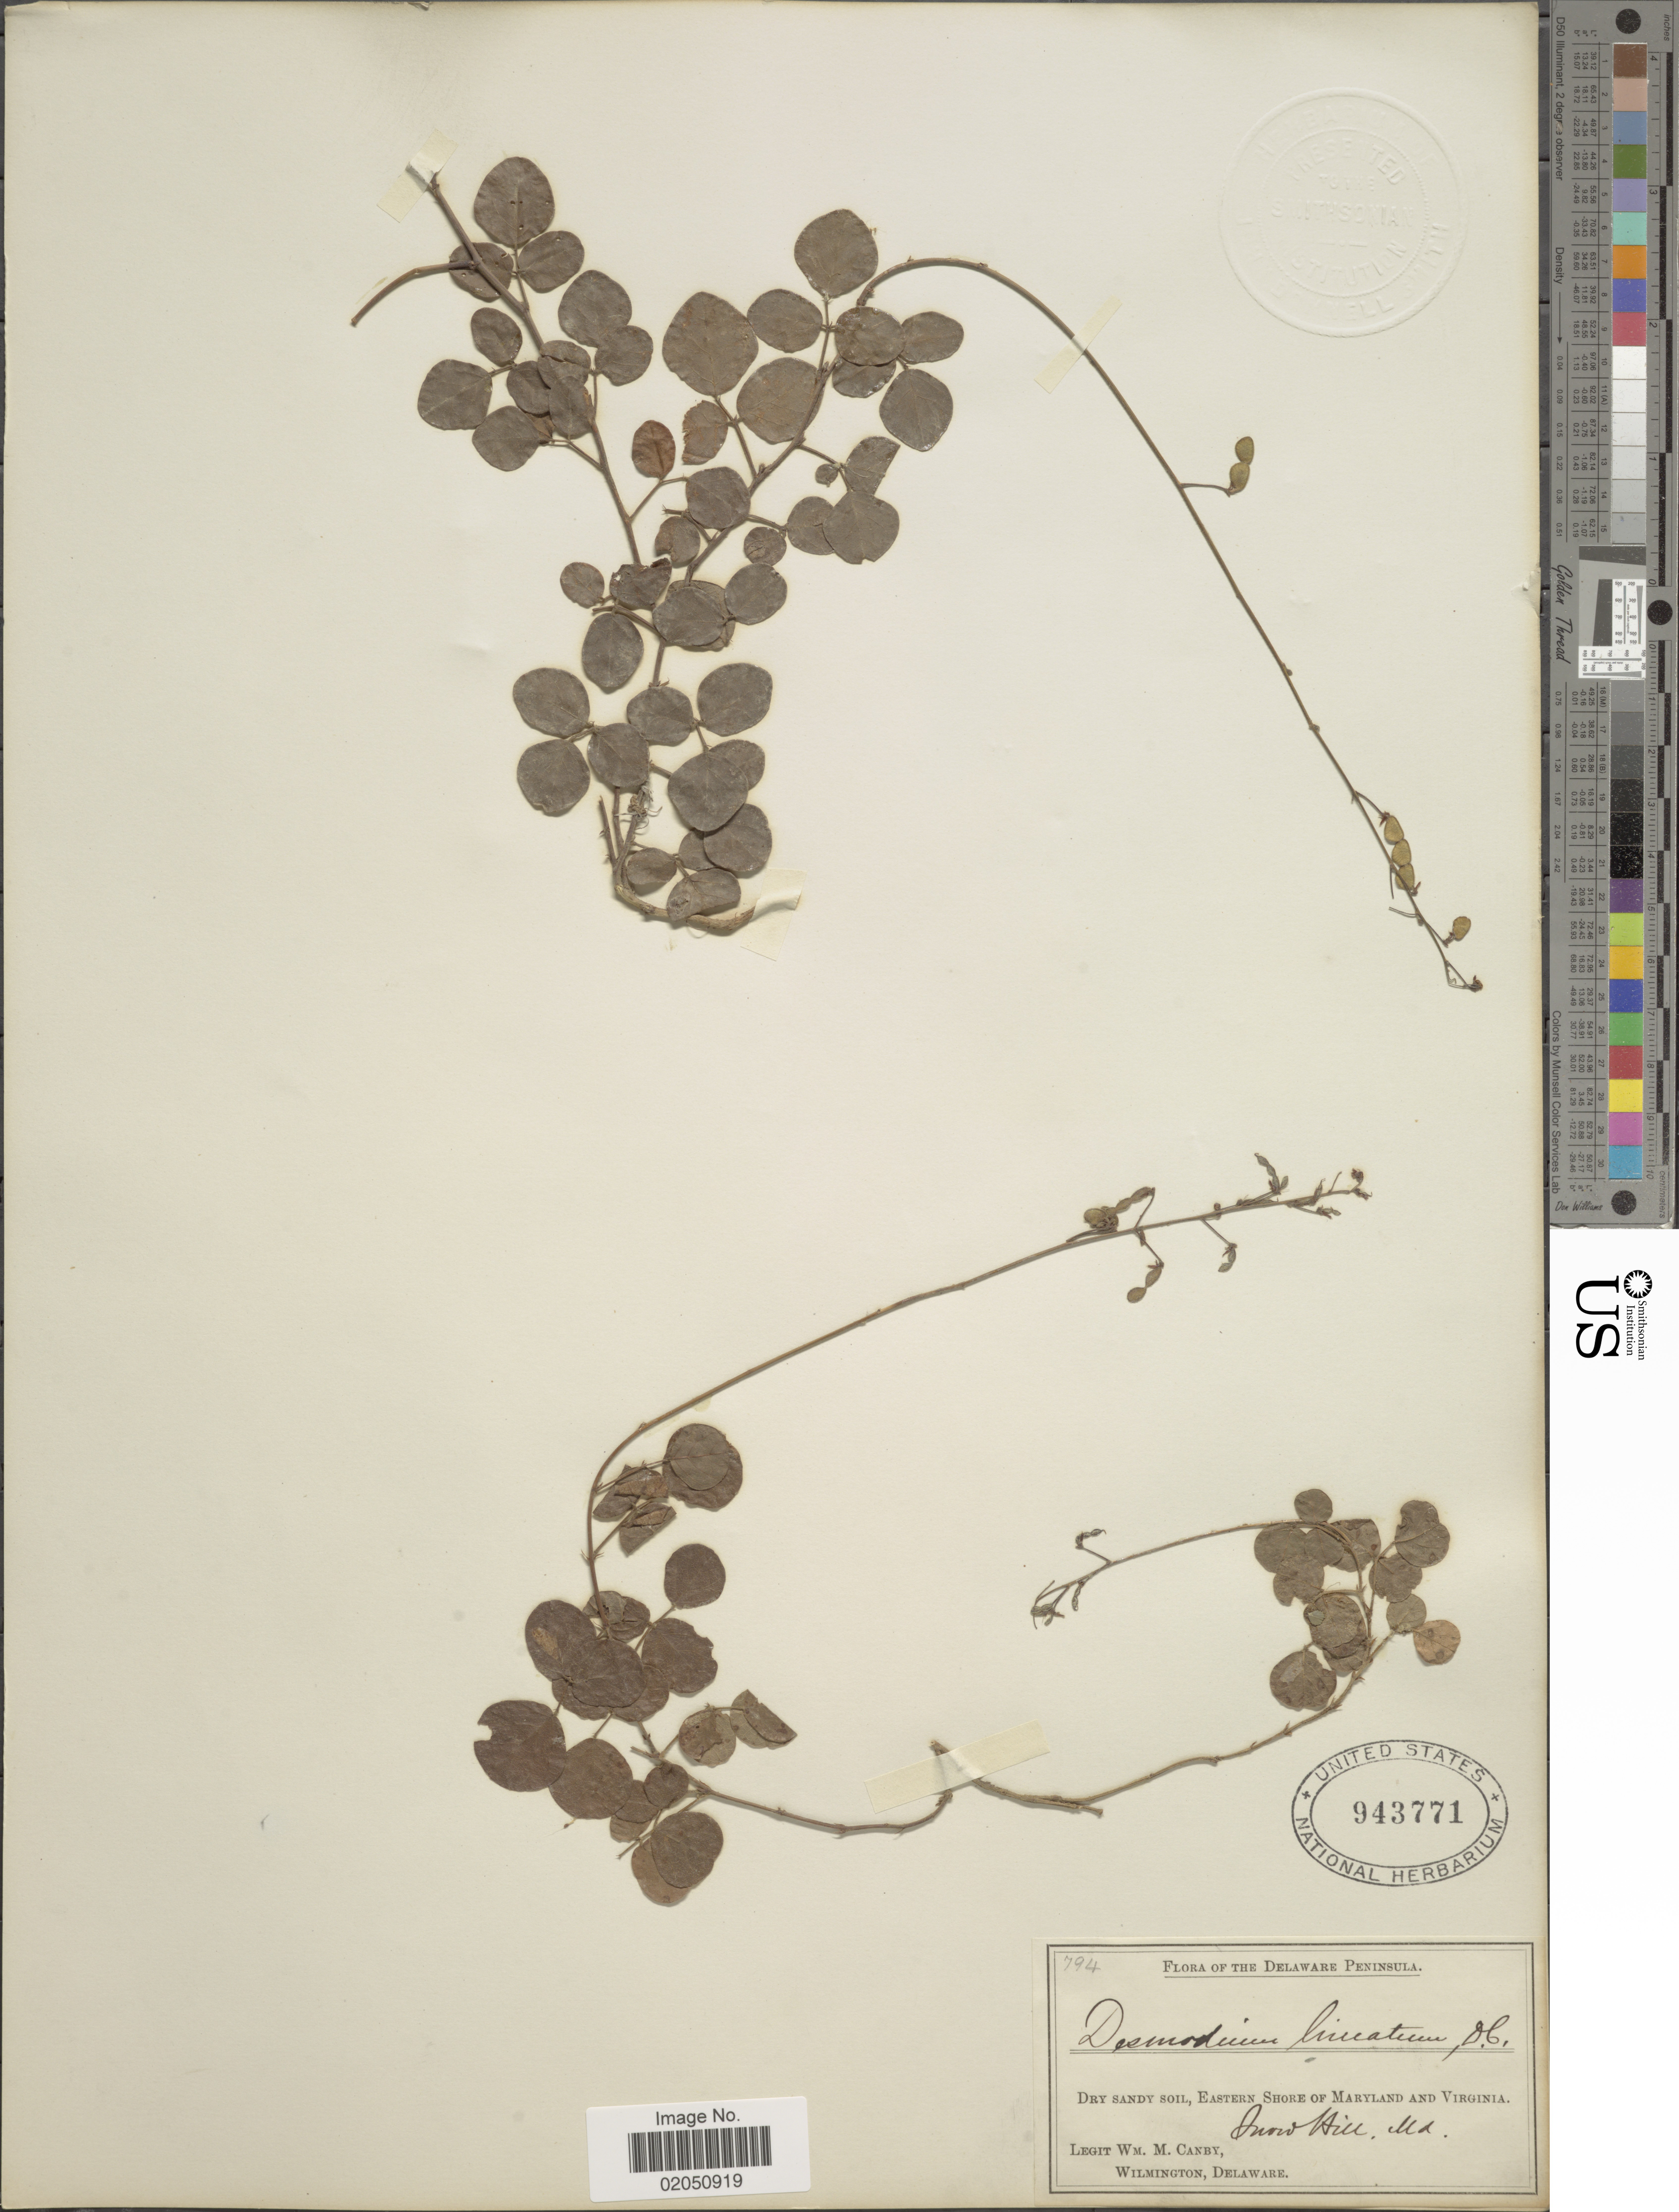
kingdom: Plantae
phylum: Tracheophyta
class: Magnoliopsida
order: Fabales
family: Fabaceae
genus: Desmodium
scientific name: Desmodium lineatum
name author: DC.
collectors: W. M. Canby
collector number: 794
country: United States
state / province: Maryland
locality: The Delawaree Peninsula, Dry sandy soil, eastern Shore of Maryland and Virginia. Snow Hill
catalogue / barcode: US 943771